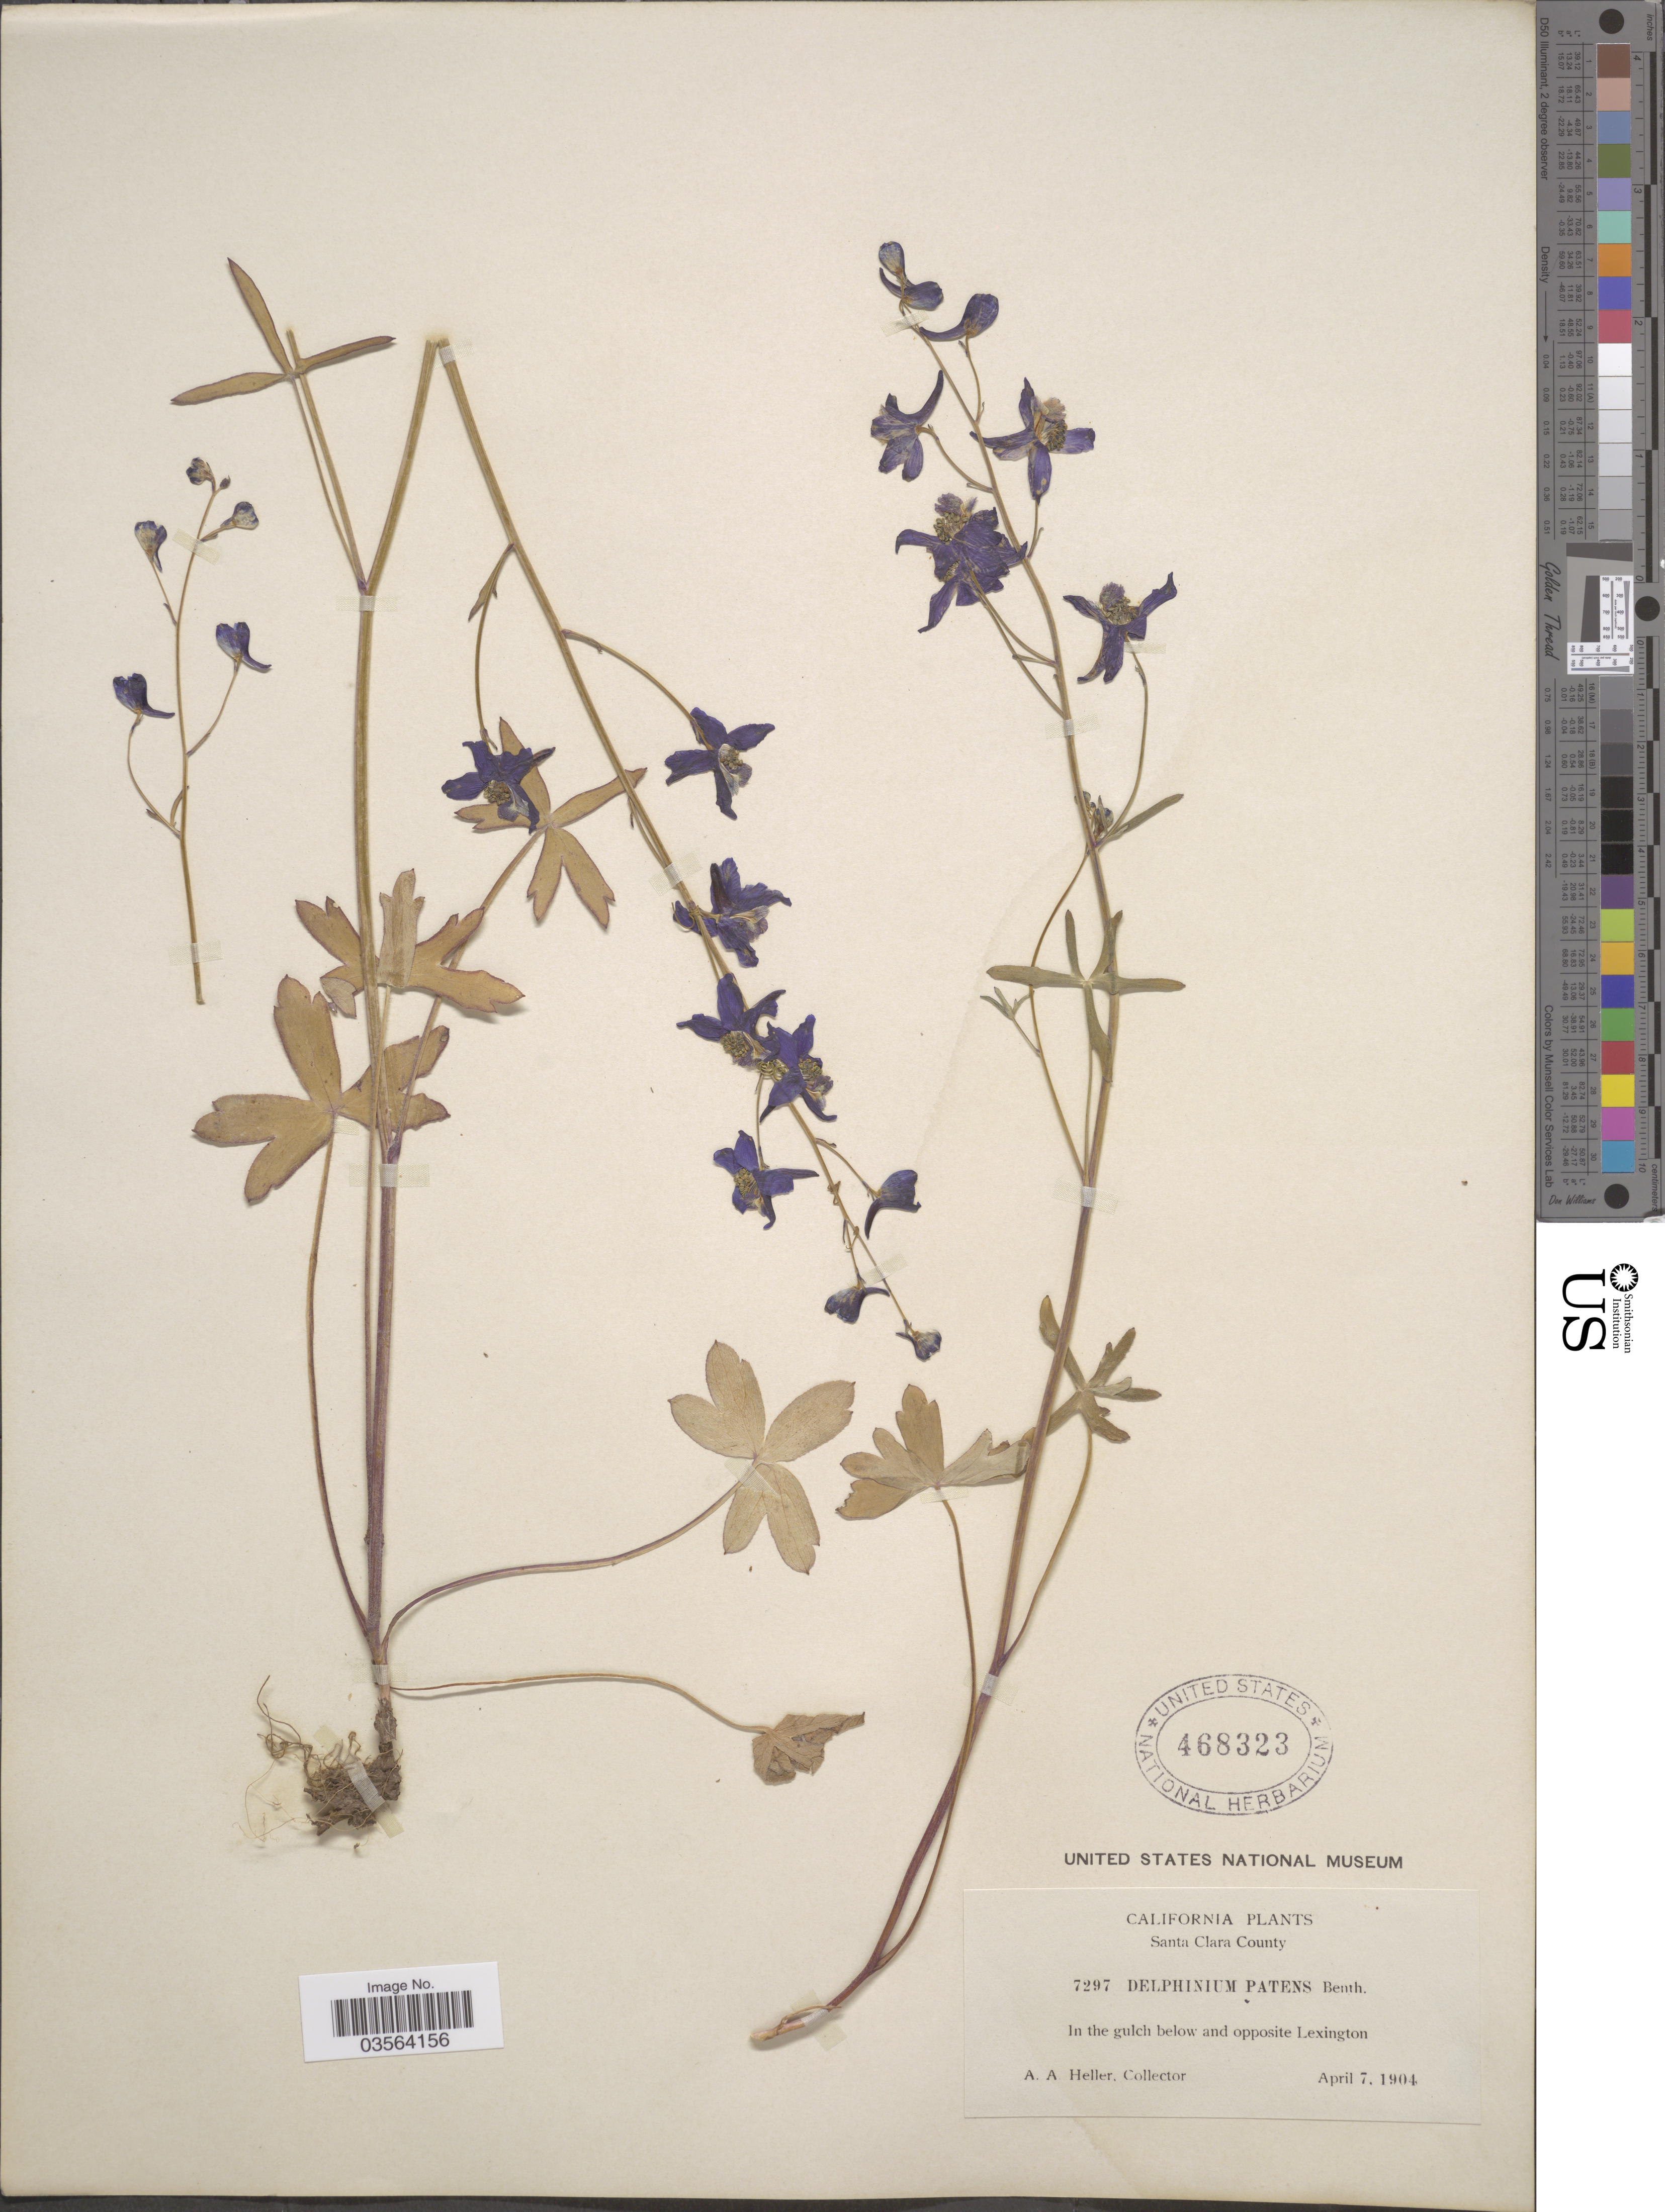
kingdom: Plantae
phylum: Tracheophyta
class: Magnoliopsida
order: Ranunculales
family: Ranunculaceae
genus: Delphinium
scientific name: Delphinium patens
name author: Benth.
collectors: A. A. Heller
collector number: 7297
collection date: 1904-04-07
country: United States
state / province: California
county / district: Santa Clara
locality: Santa Clara County, In the gulch below and opposite Lexington.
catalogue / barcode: US 468323